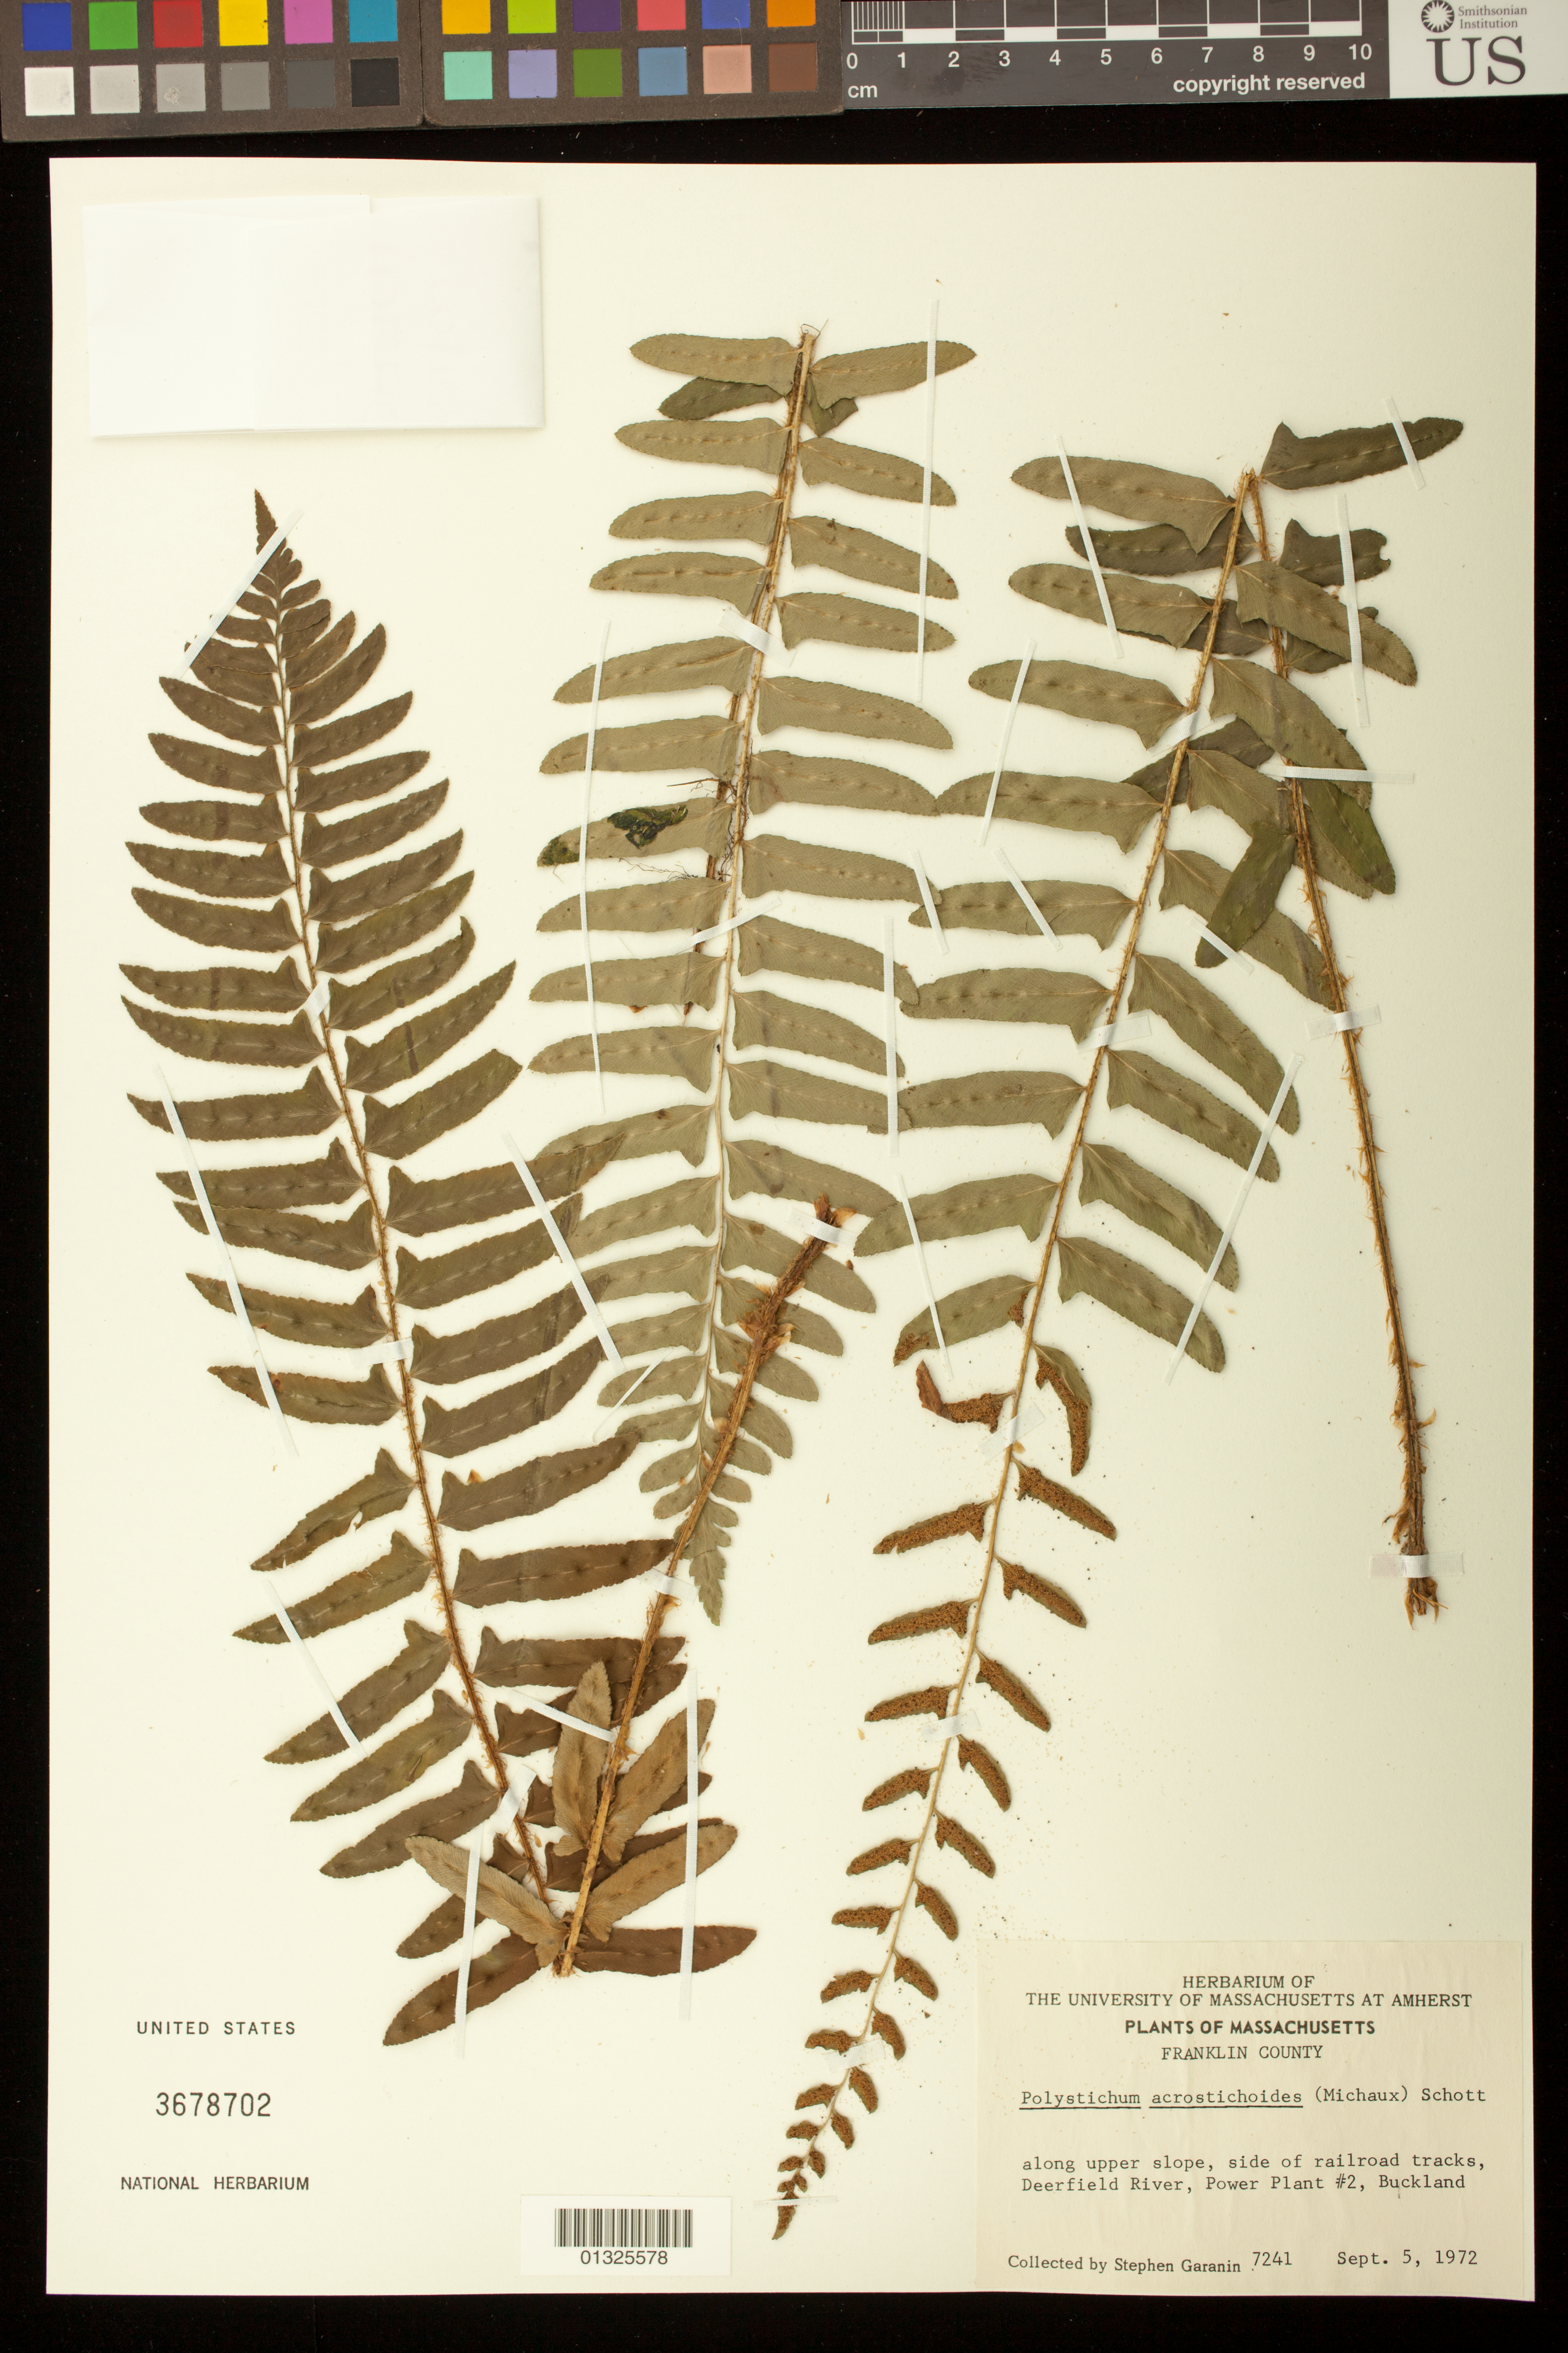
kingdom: Plantae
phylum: Tracheophyta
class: Polypodiopsida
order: Polypodiales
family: Dryopteridaceae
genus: Polystichum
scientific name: Polystichum acrostichoides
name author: (Michx.) Schott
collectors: S. Garanin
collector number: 7241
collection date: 1972-09-05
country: United States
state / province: Massachusetts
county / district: Franklin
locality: along upper slope, side of railroad tracks, Deerfield River, Power Plant #2, Buckland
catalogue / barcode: US 3678702